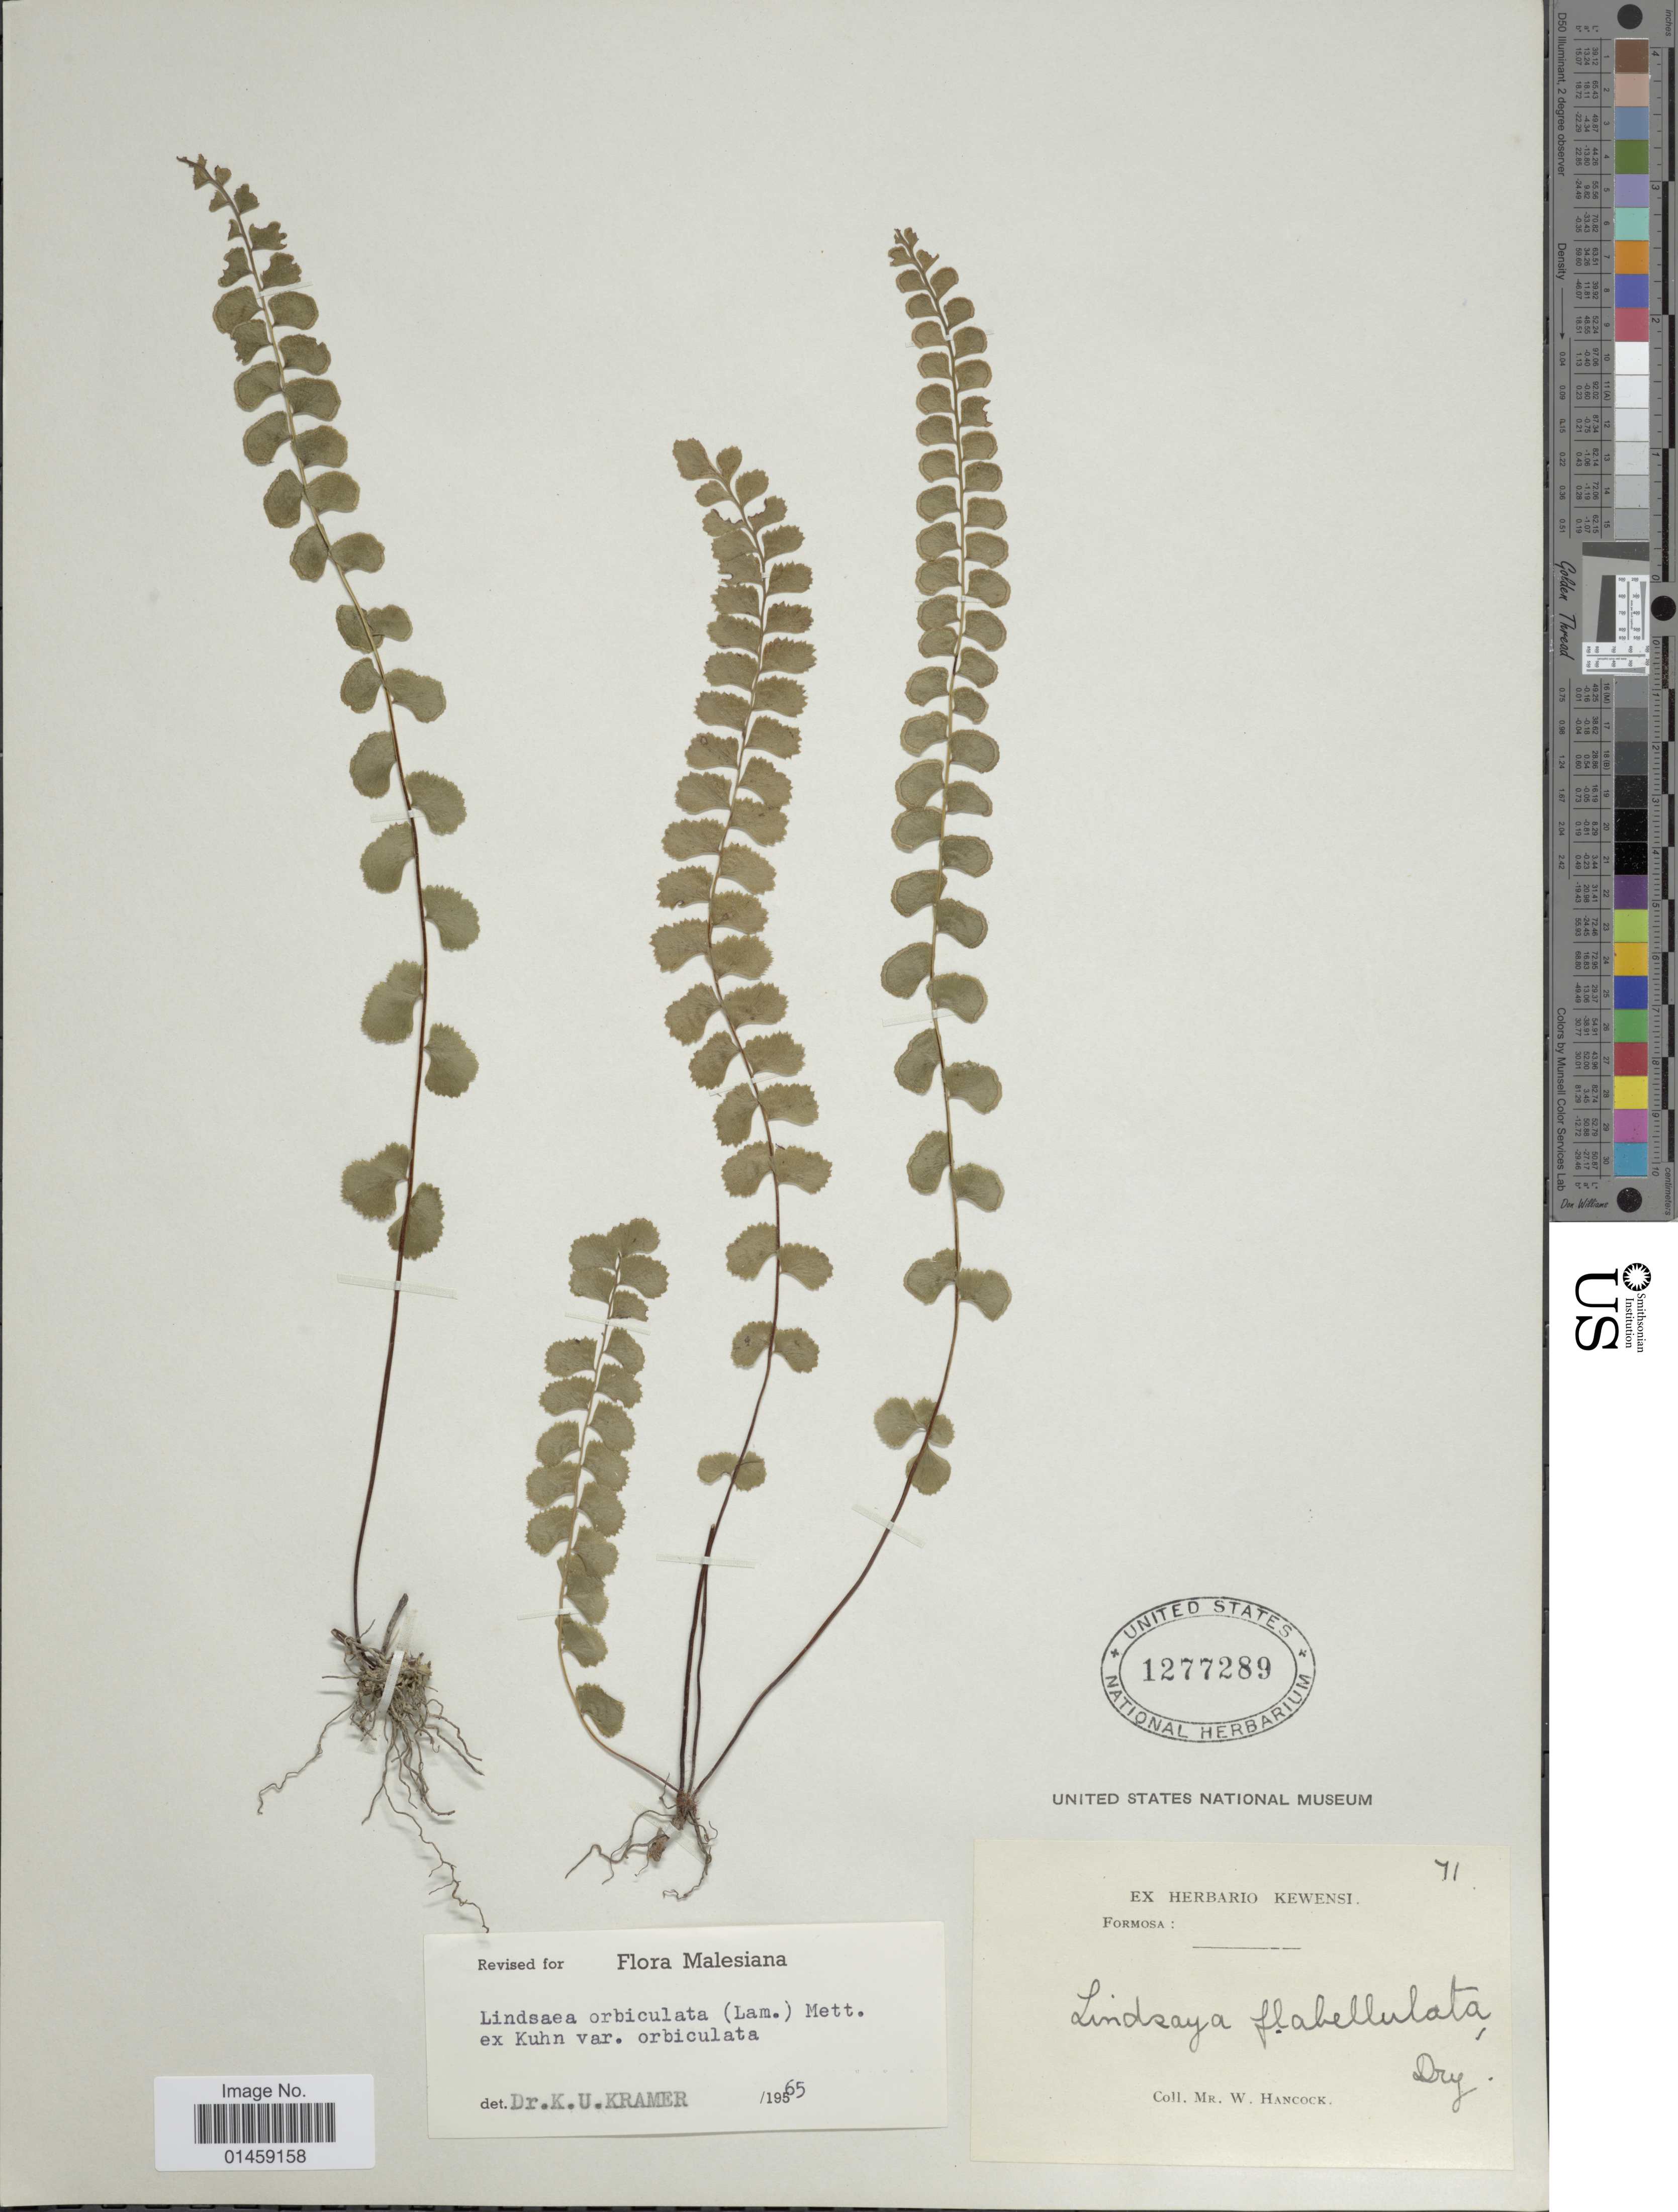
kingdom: Plantae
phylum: Tracheophyta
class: Polypodiopsida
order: Polypodiales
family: Lindsaeaceae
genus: Lindsaea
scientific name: Lindsaea orbiculata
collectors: W. Hancock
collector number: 71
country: Taiwan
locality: Formosa.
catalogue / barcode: US 1277289